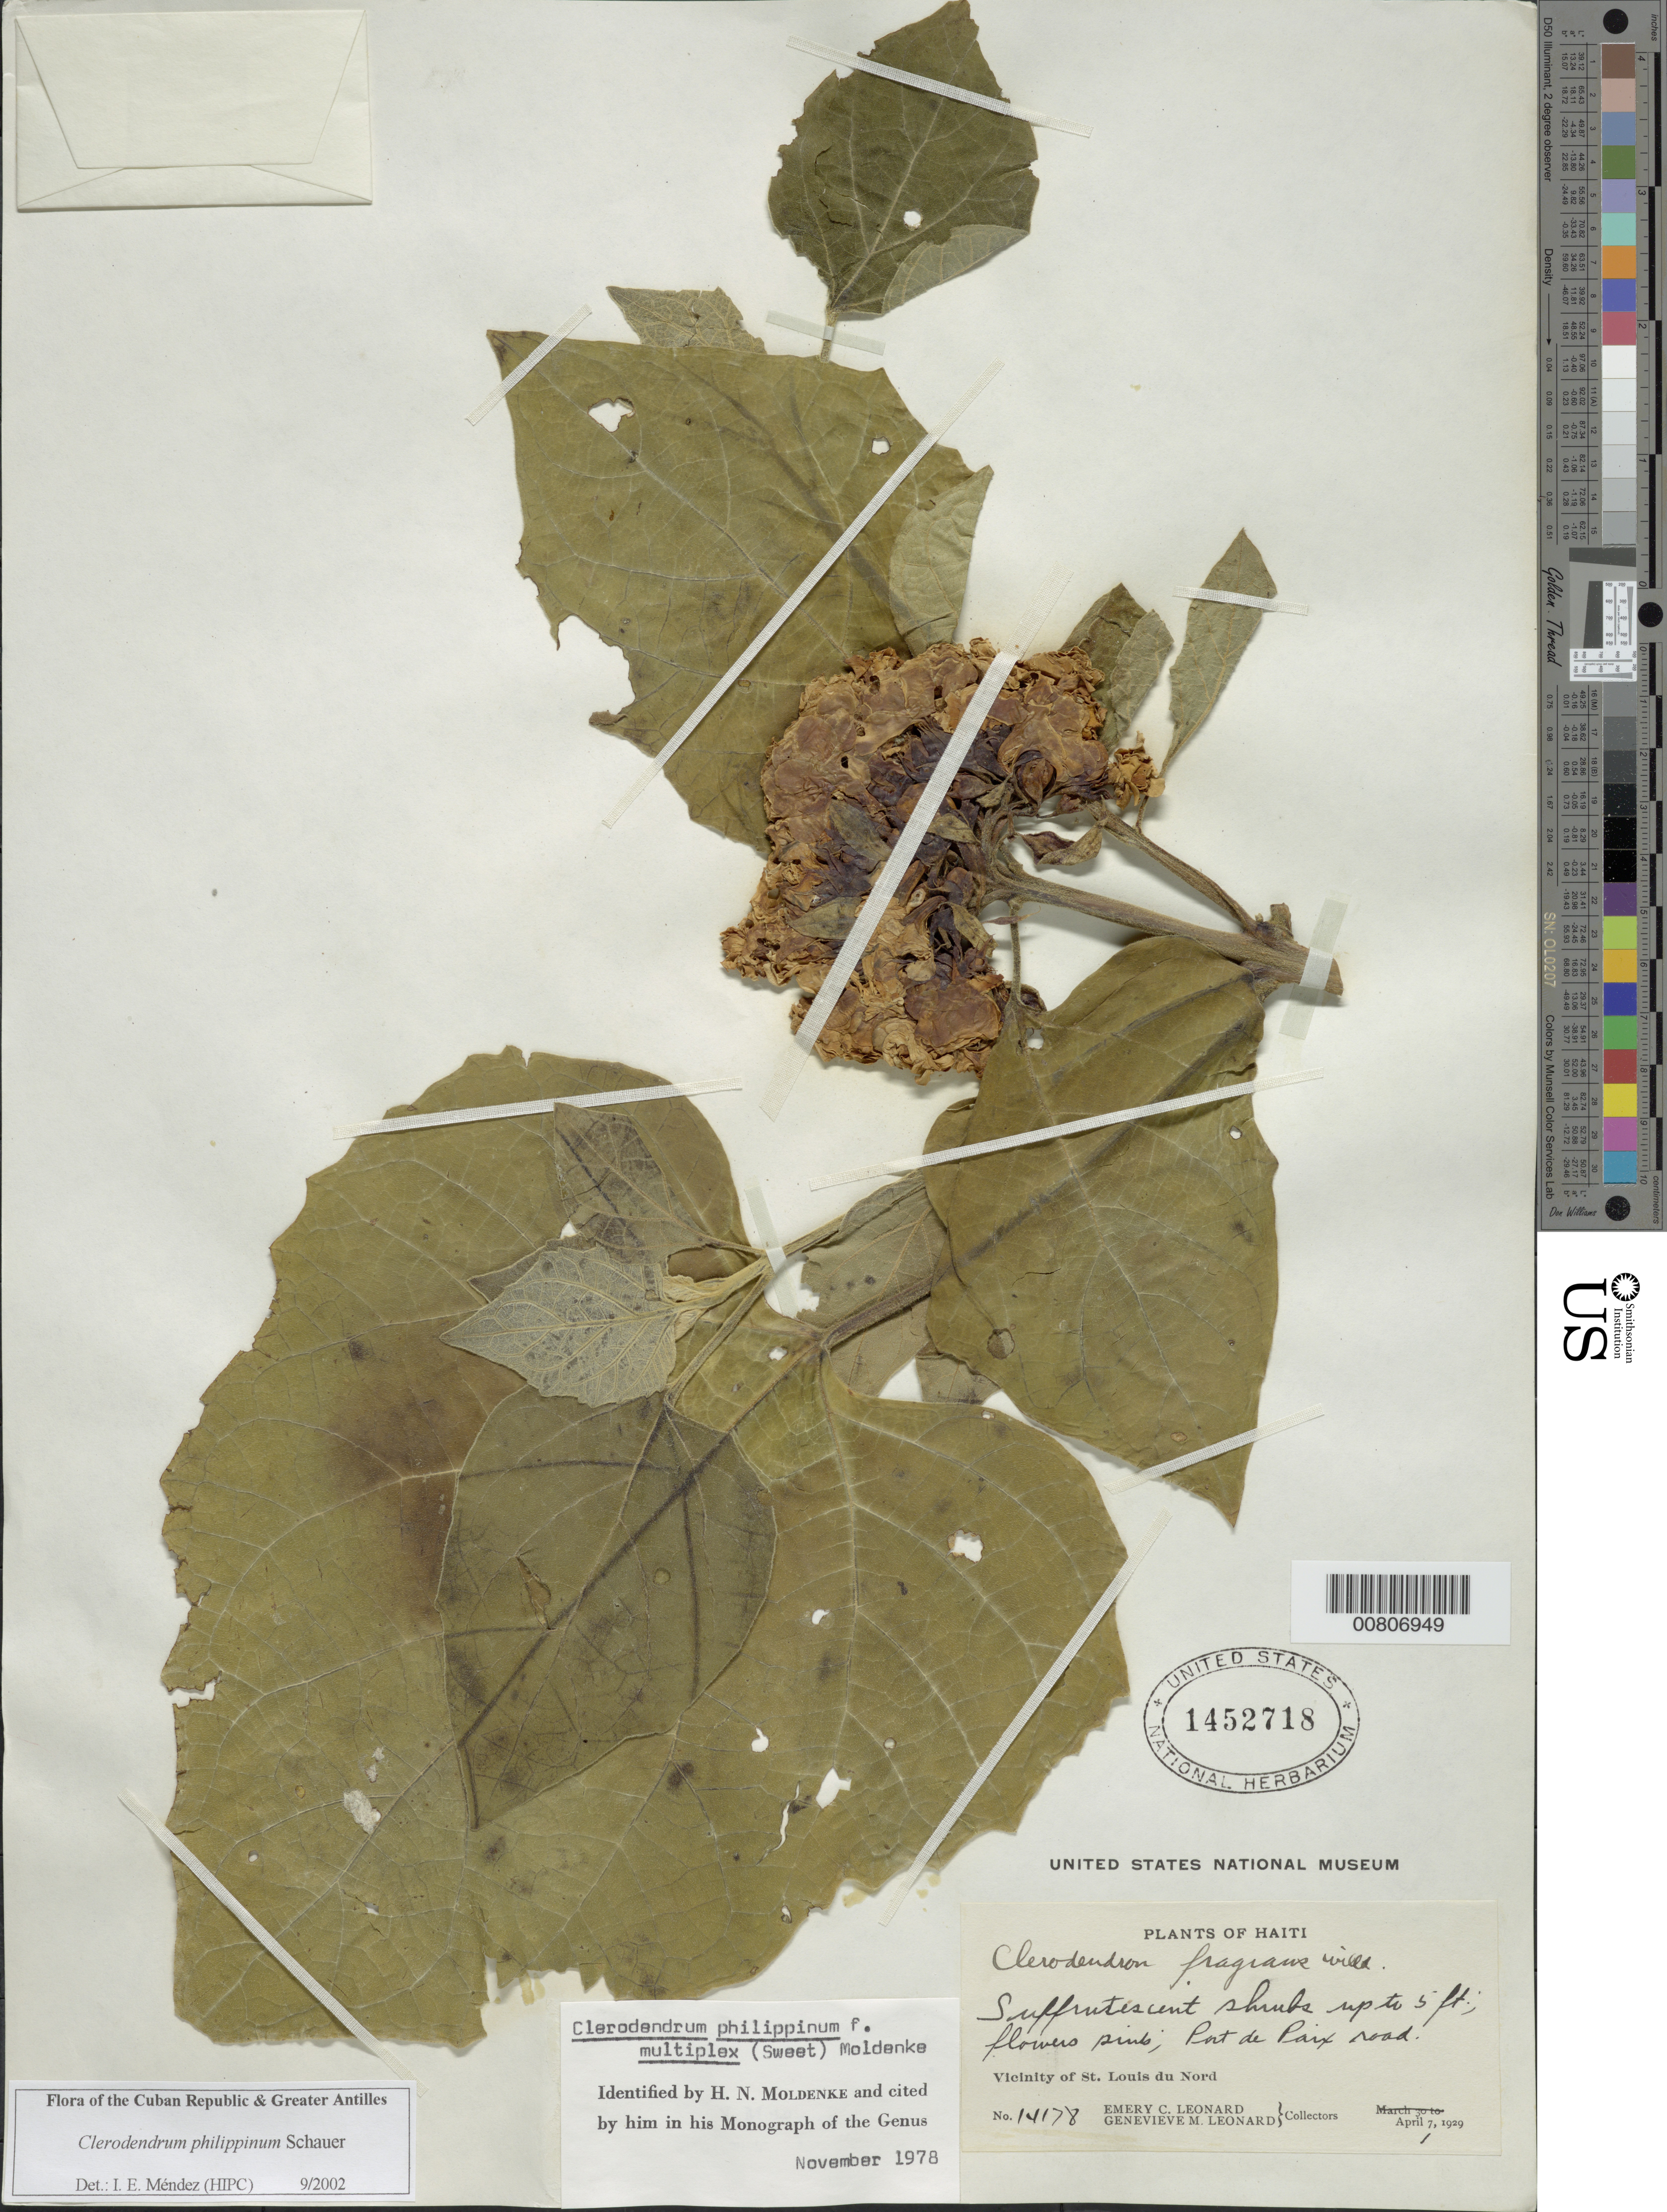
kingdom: Plantae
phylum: Tracheophyta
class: Magnoliopsida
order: Lamiales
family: Lamiaceae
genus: Clerodendrum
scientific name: Clerodendrum chinense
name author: (Osbeck) Mabb.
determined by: Méndez, Isidro E., (HIPC)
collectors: E. C. Leonard & G. M. Leonard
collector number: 14178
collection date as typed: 07 Apr 1929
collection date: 1929-04-07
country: Haiti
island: Hispaniola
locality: St. Louis du Nord, Port de Paix road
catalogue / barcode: US 1452718